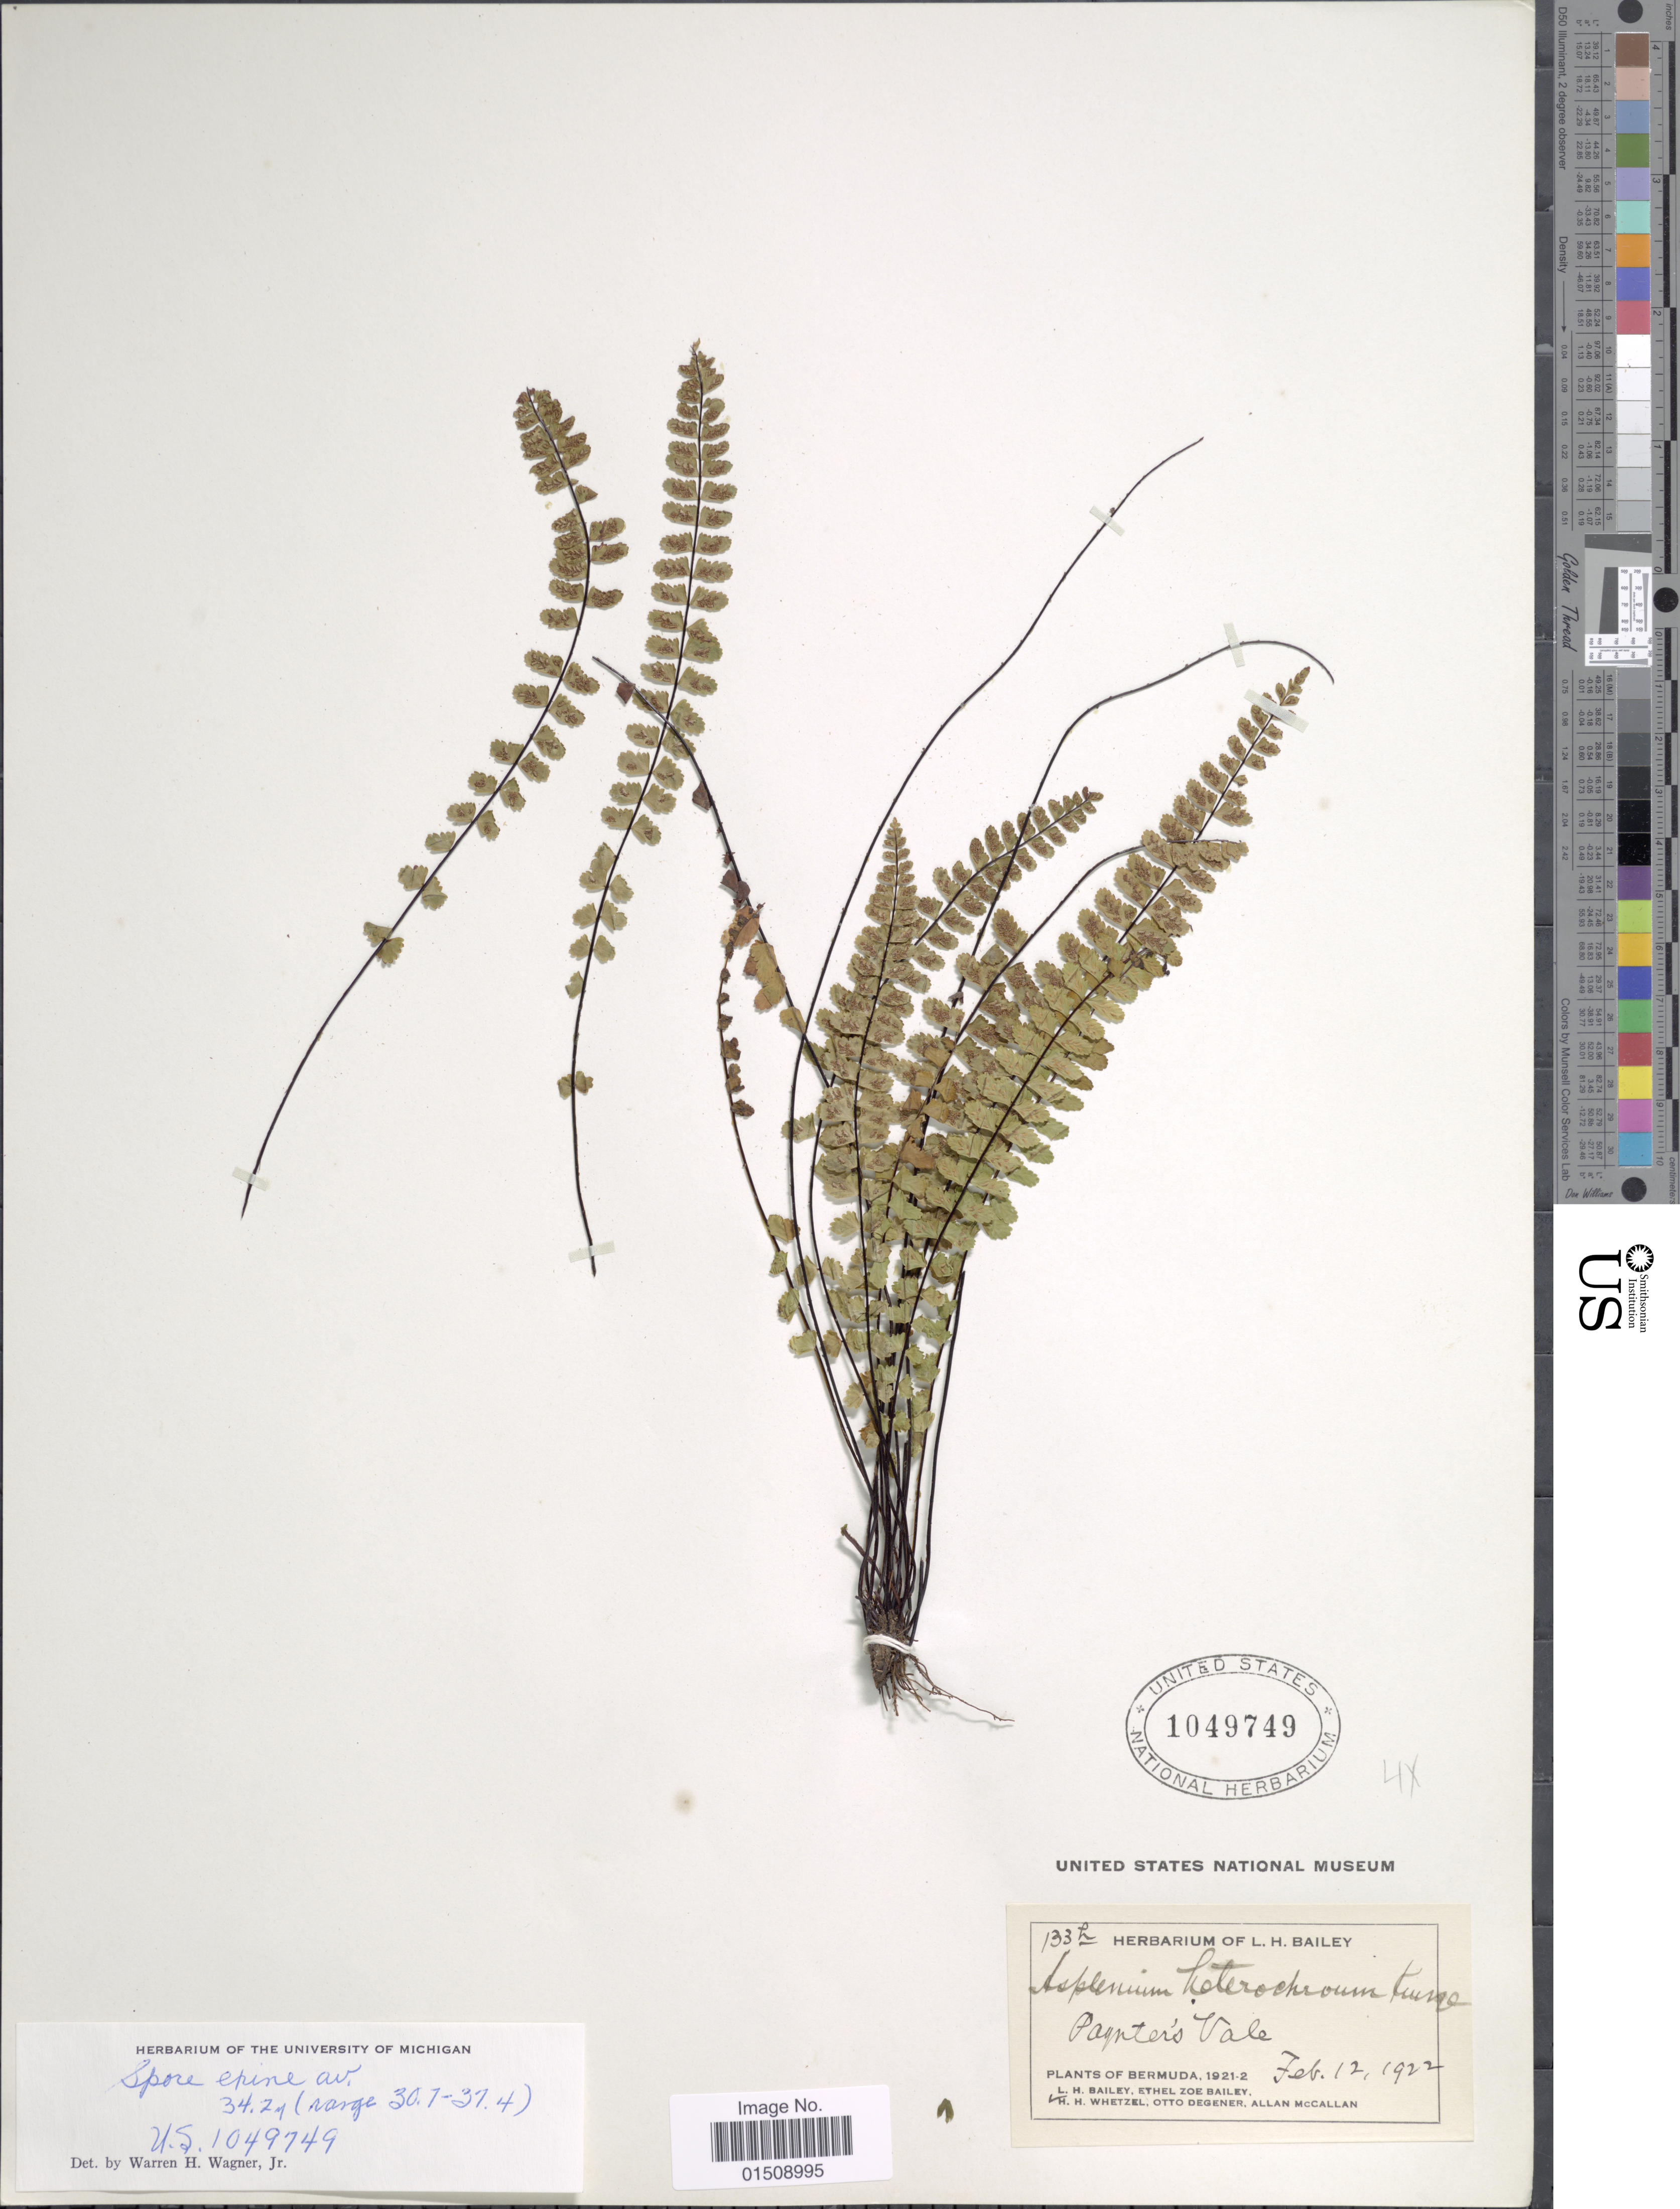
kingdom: Plantae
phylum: Tracheophyta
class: Polypodiopsida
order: Polypodiales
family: Aspleniaceae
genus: Asplenium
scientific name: Asplenium heterochroum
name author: Kunze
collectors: L. H. Bailey, E. Z. Bailey, H. Whetzel, O. Degener & A. McCallan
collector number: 133h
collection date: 1922-02-12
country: Bermuda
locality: Paquter's Vale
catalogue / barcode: US 1049749